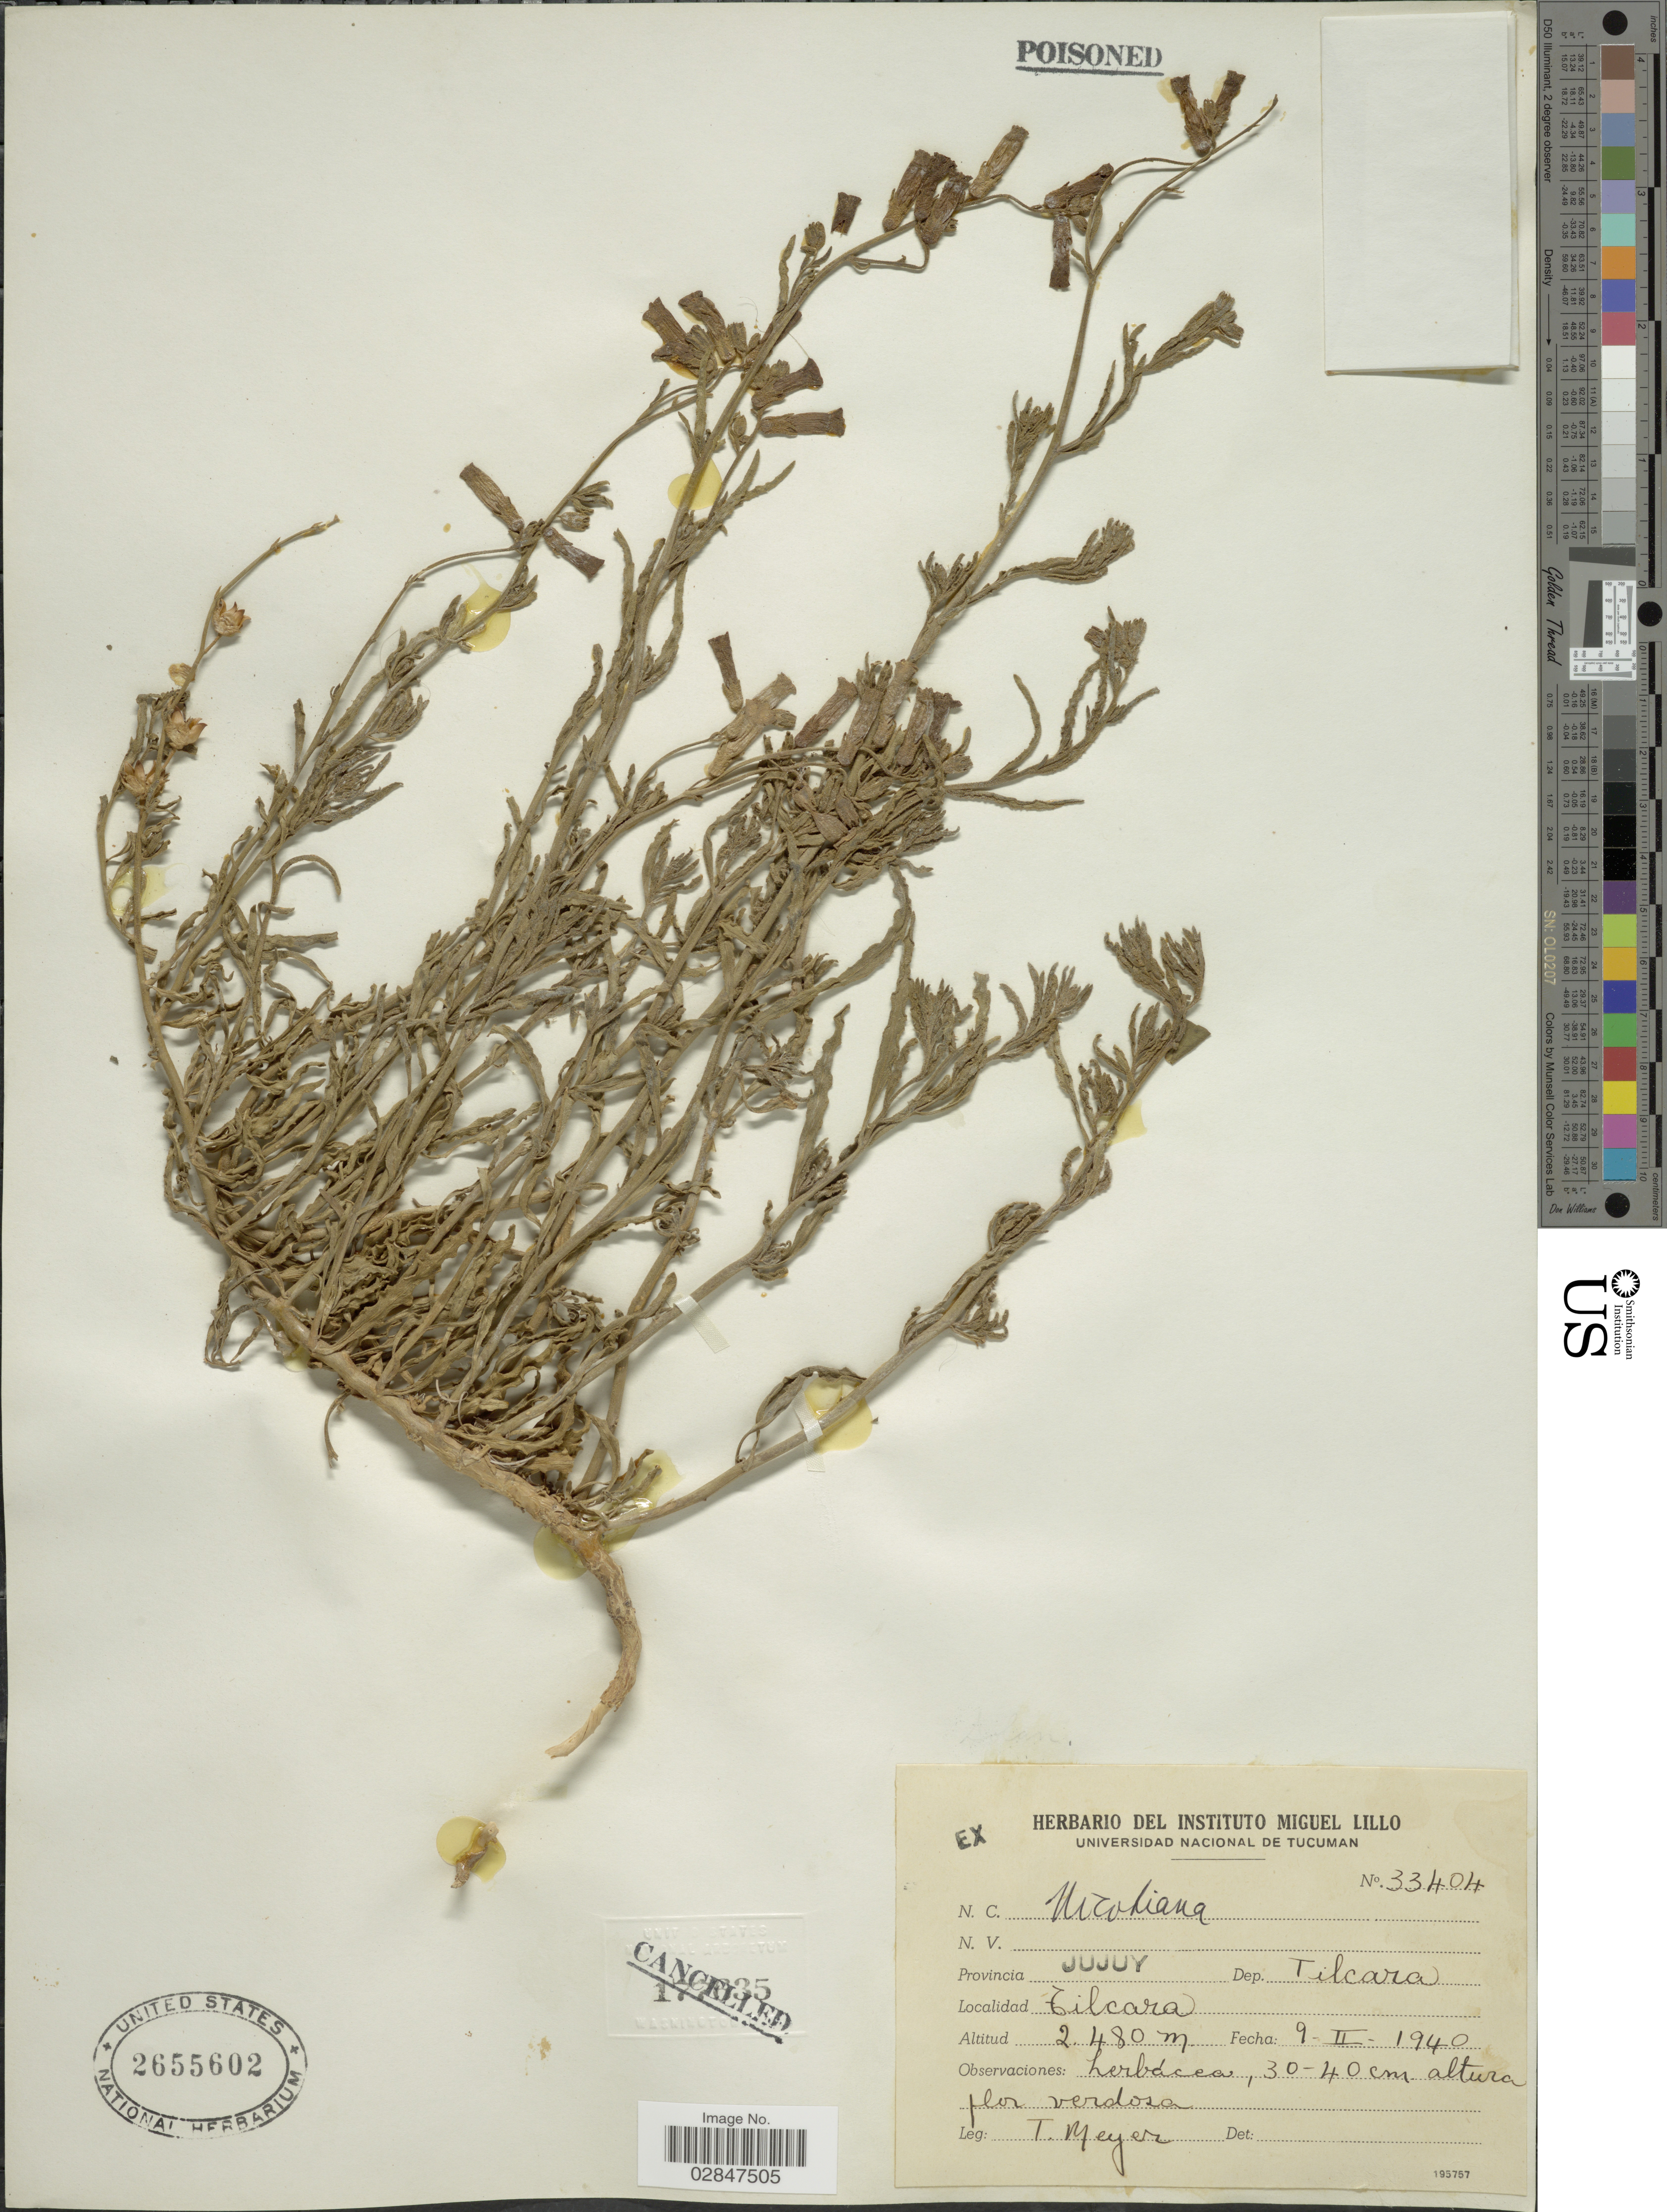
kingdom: Plantae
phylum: Tracheophyta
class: Magnoliopsida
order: Solanales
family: Solanaceae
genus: Nicotiana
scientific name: Nicotiana sp.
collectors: T. Meyer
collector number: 33404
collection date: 1940-02-09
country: Argentina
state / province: Jujuy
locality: Provincia Jujuy, Dep. Tilcara, Tilcara.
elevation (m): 2480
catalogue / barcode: US 2655602